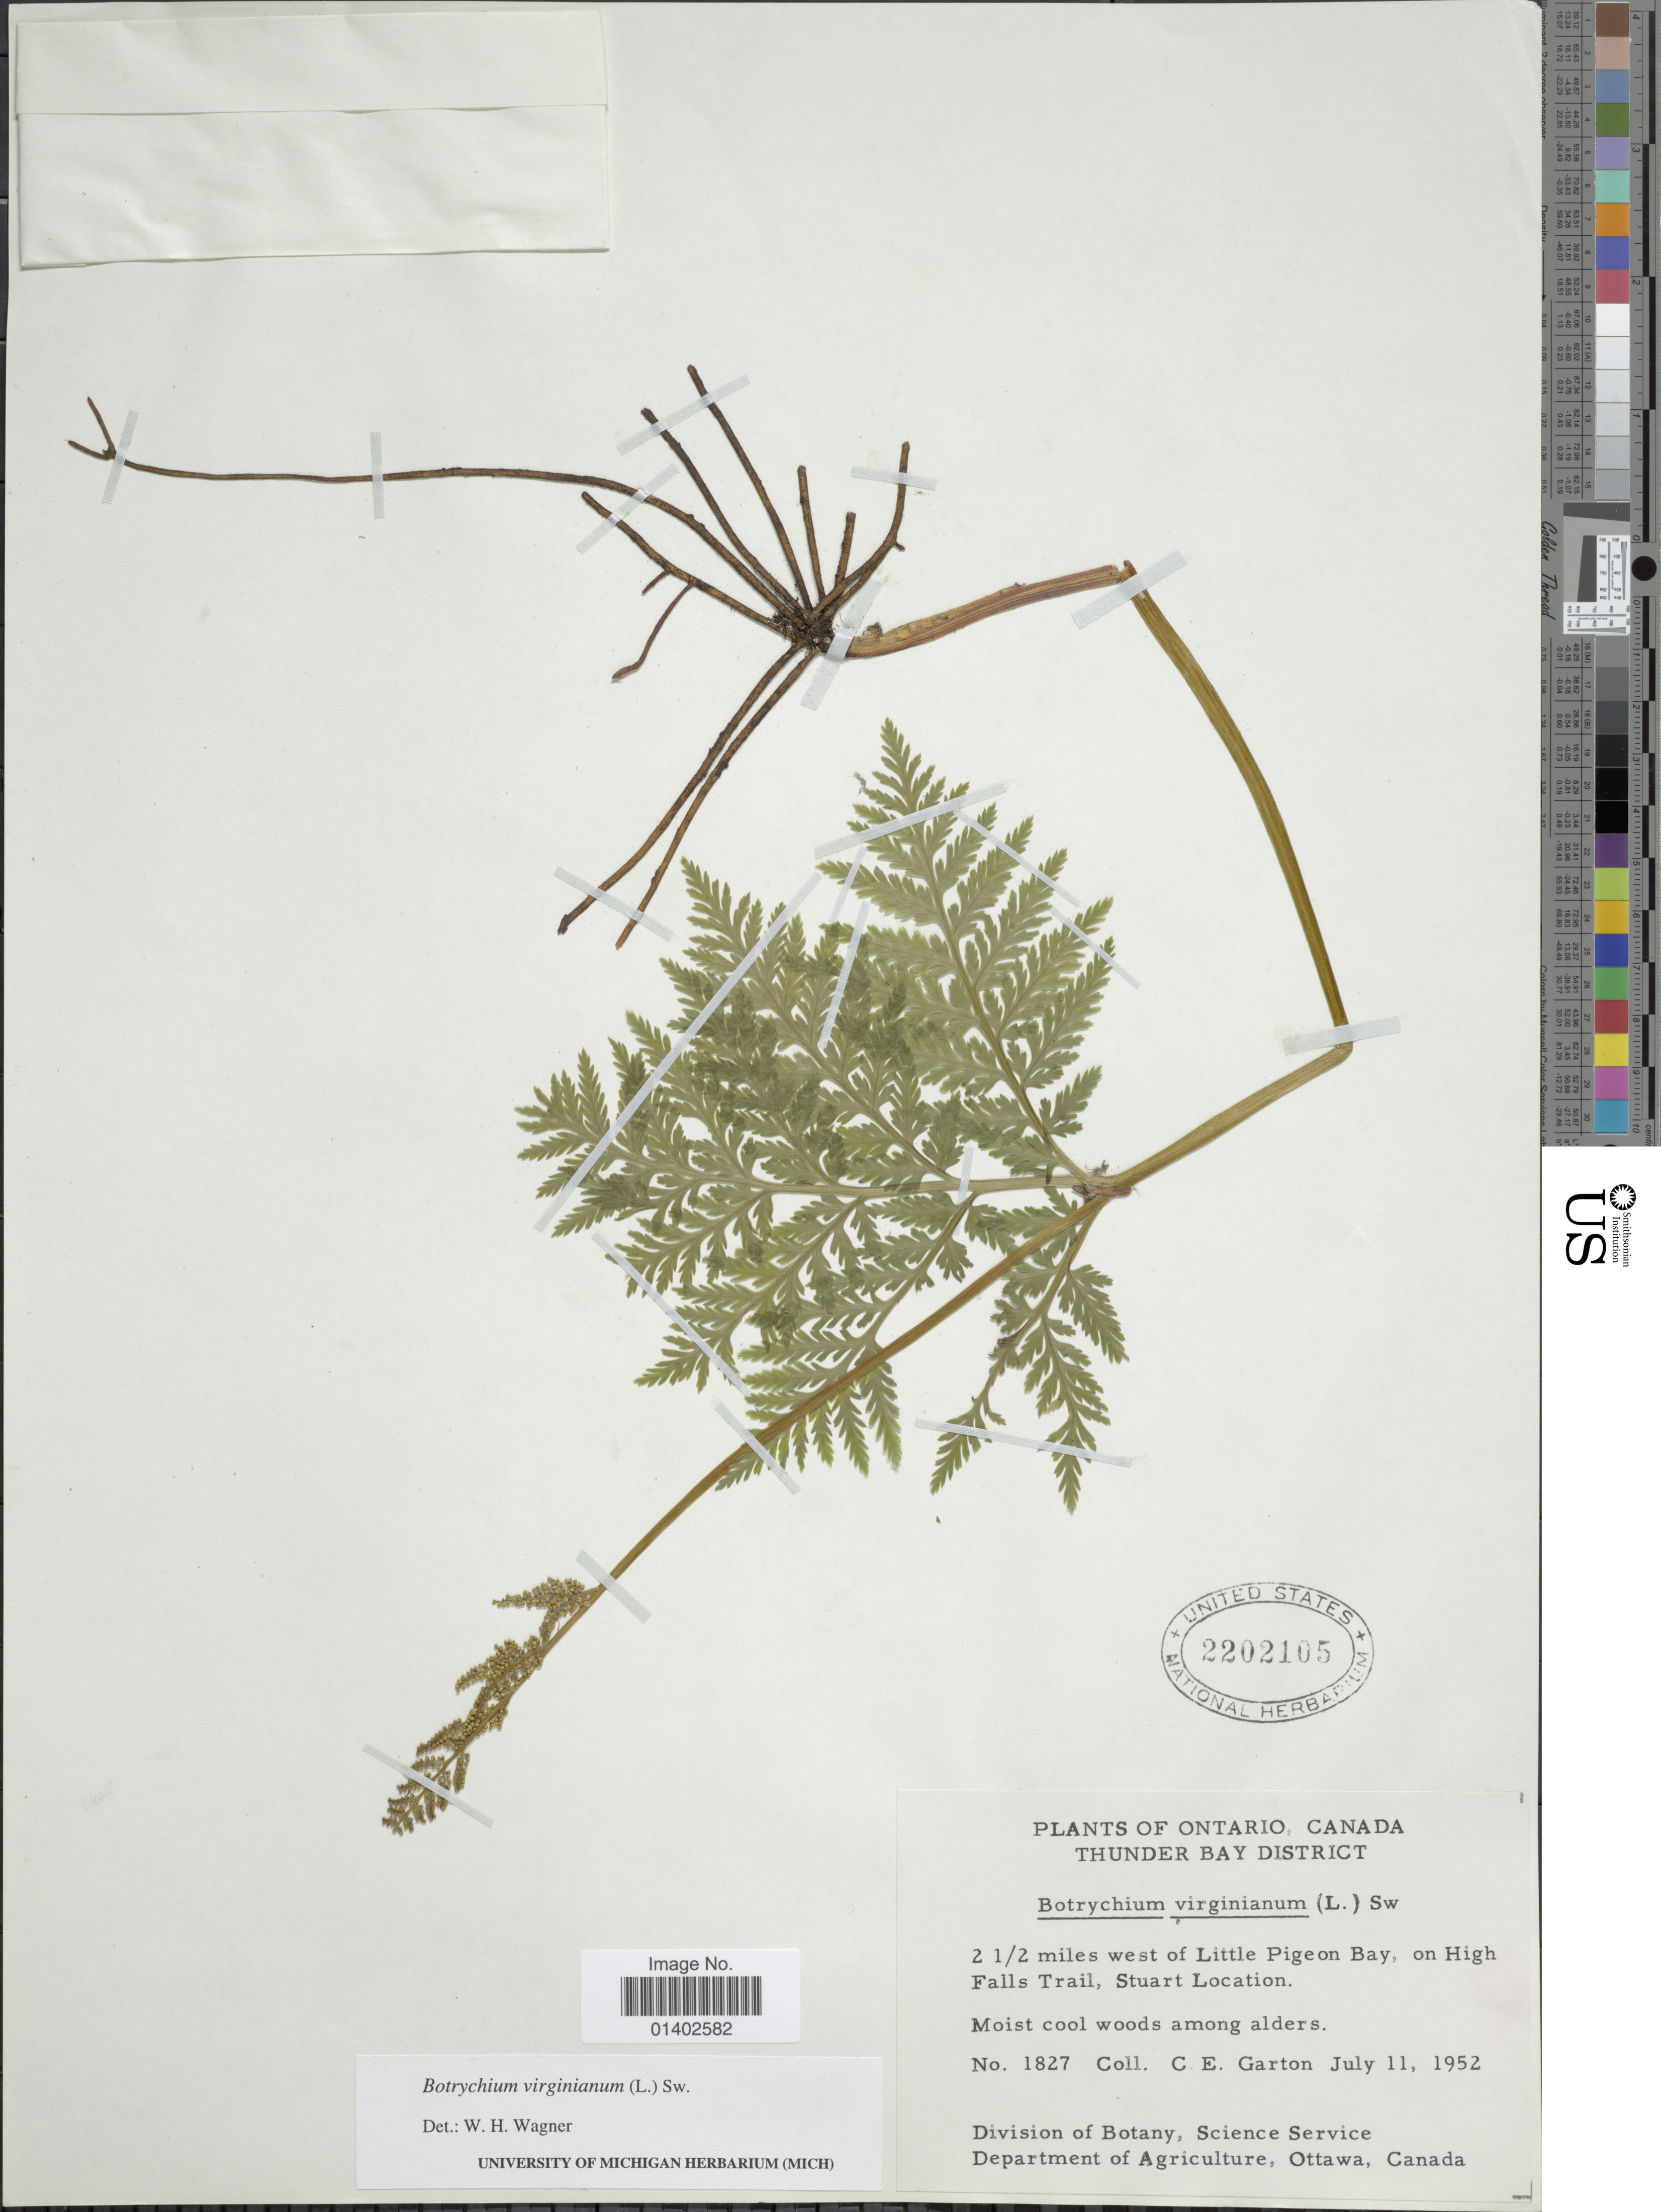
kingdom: Plantae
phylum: Tracheophyta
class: Polypodiopsida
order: Ophioglossales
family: Ophioglossaceae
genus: Botrychium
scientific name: Botrychium virginianum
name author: (L.) Sw.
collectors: C. E. Garton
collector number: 1827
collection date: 1952-07-11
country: Canada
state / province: Ontario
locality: Thunder Bay District, 2½ miles west of Little Pigeon Bay, on High Falls Trail, Stuart Location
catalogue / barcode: US 2202105